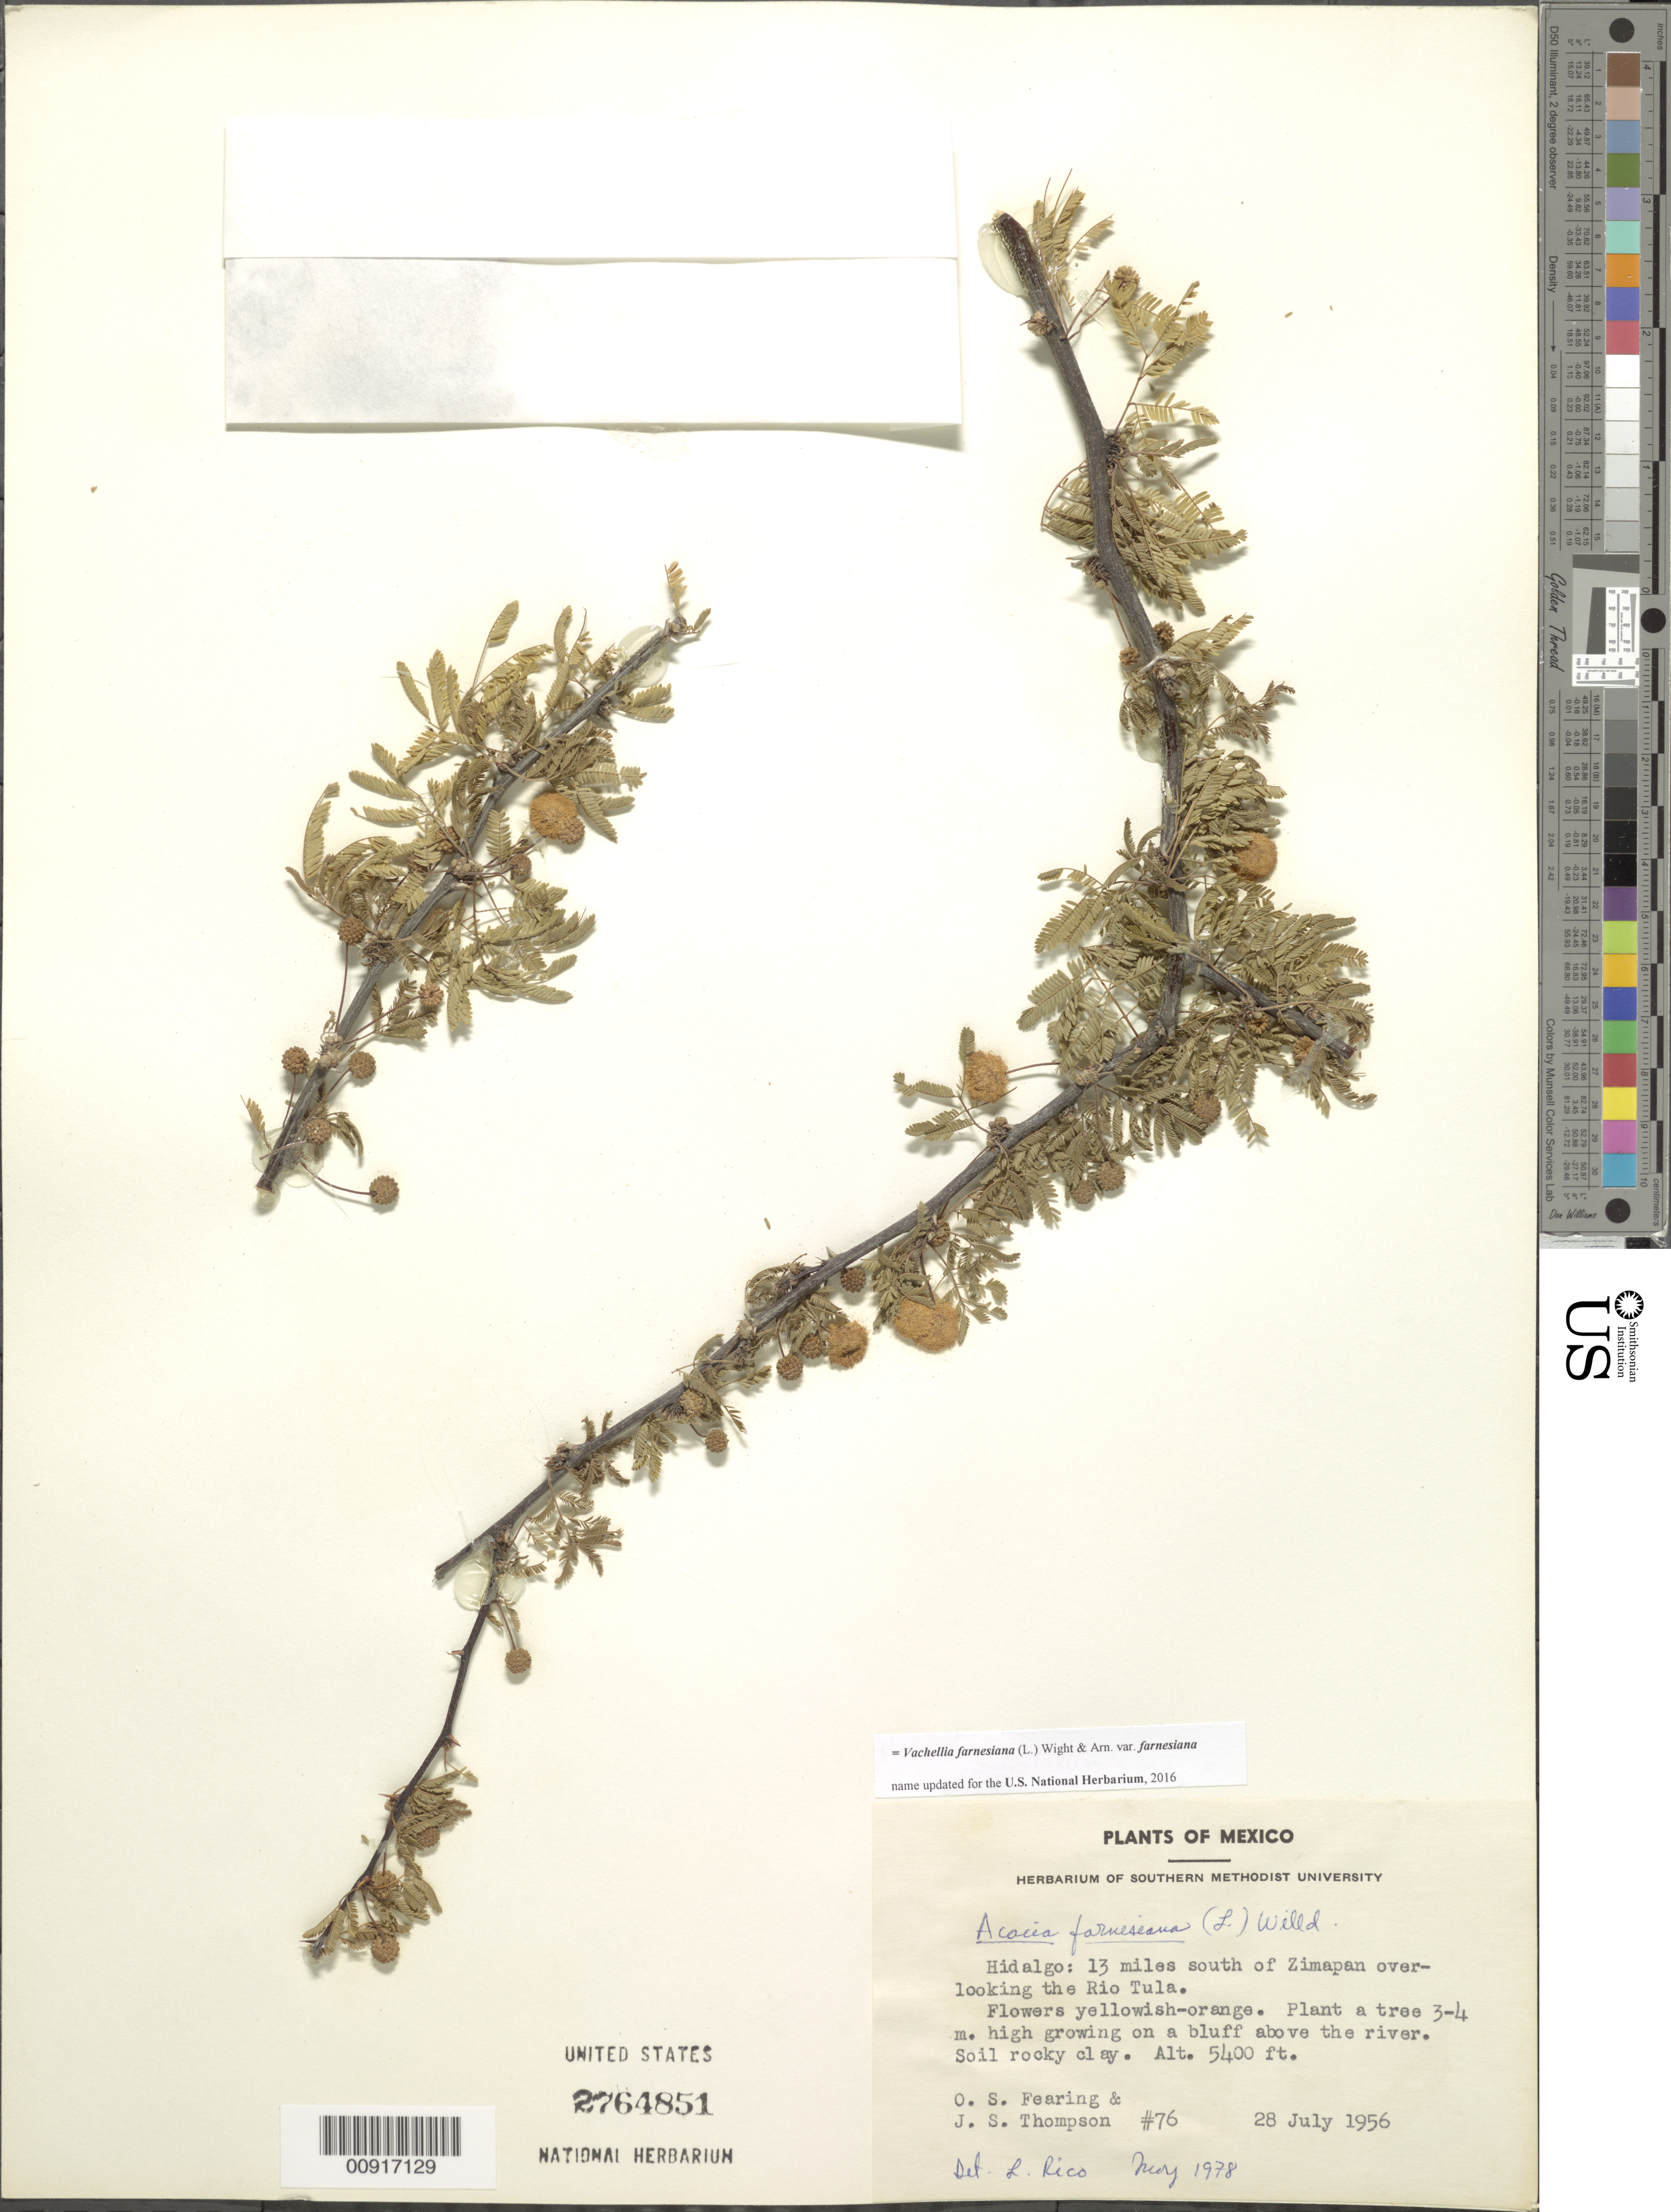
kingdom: Plantae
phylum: Tracheophyta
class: Magnoliopsida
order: Fabales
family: Fabaceae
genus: Vachellia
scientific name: Vachellia farnesiana var. farnesiana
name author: (L.) Wight & Arn.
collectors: O. S. Fearing, J. S. Thompson & B. L. Turner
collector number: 76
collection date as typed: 28 Jul 1956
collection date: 1956-07-28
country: Mexico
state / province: Hidalgo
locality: Hidalgo: 13 miles south of Zimapan overlooking the Río Tula.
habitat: Growing on a bluff above the river. Soil rocky clay.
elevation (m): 1646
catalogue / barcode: US 2764851